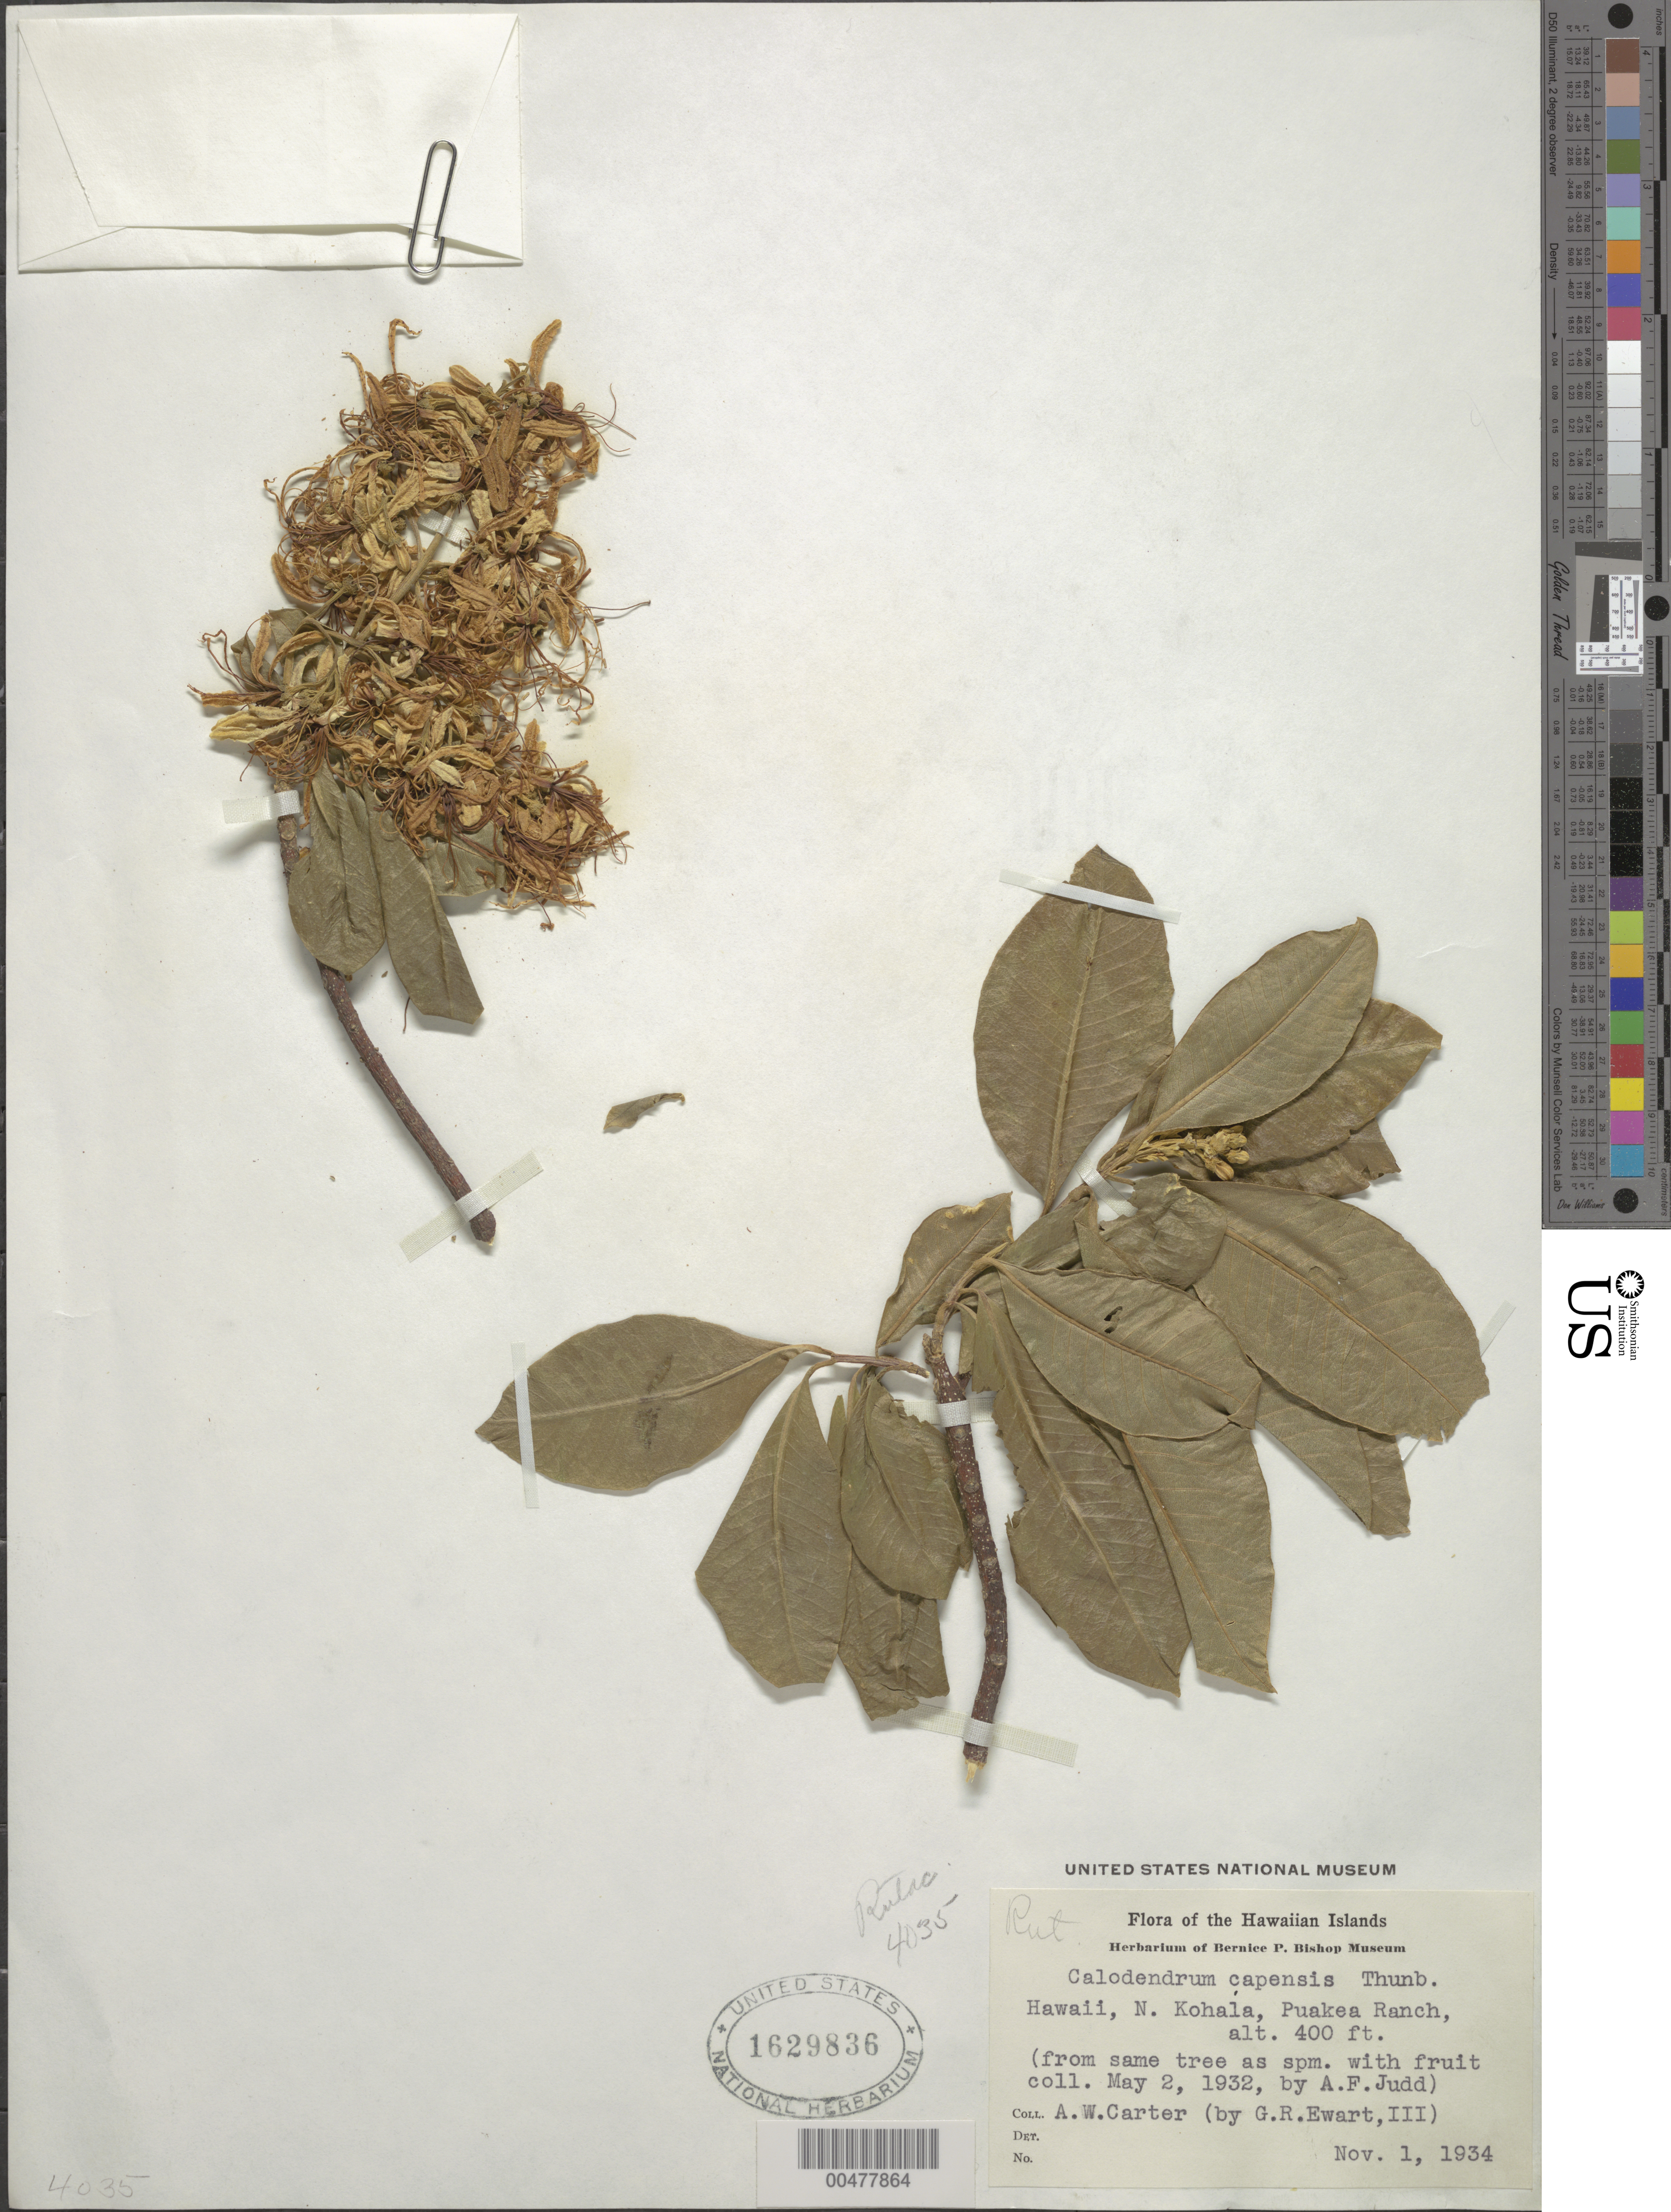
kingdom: Plantae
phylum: Tracheophyta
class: Magnoliopsida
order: Sapindales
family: Rutaceae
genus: Calodendrum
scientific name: Calodendrum capense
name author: (L. f.) Thunb.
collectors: A. W. Carter & G. Ewart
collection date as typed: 1 Nov 1934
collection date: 1934-11-01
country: United States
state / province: Hawaii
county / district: Hawaii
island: Hawaii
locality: N Kohala, Puakea Ranch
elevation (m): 122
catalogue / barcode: US 1629836